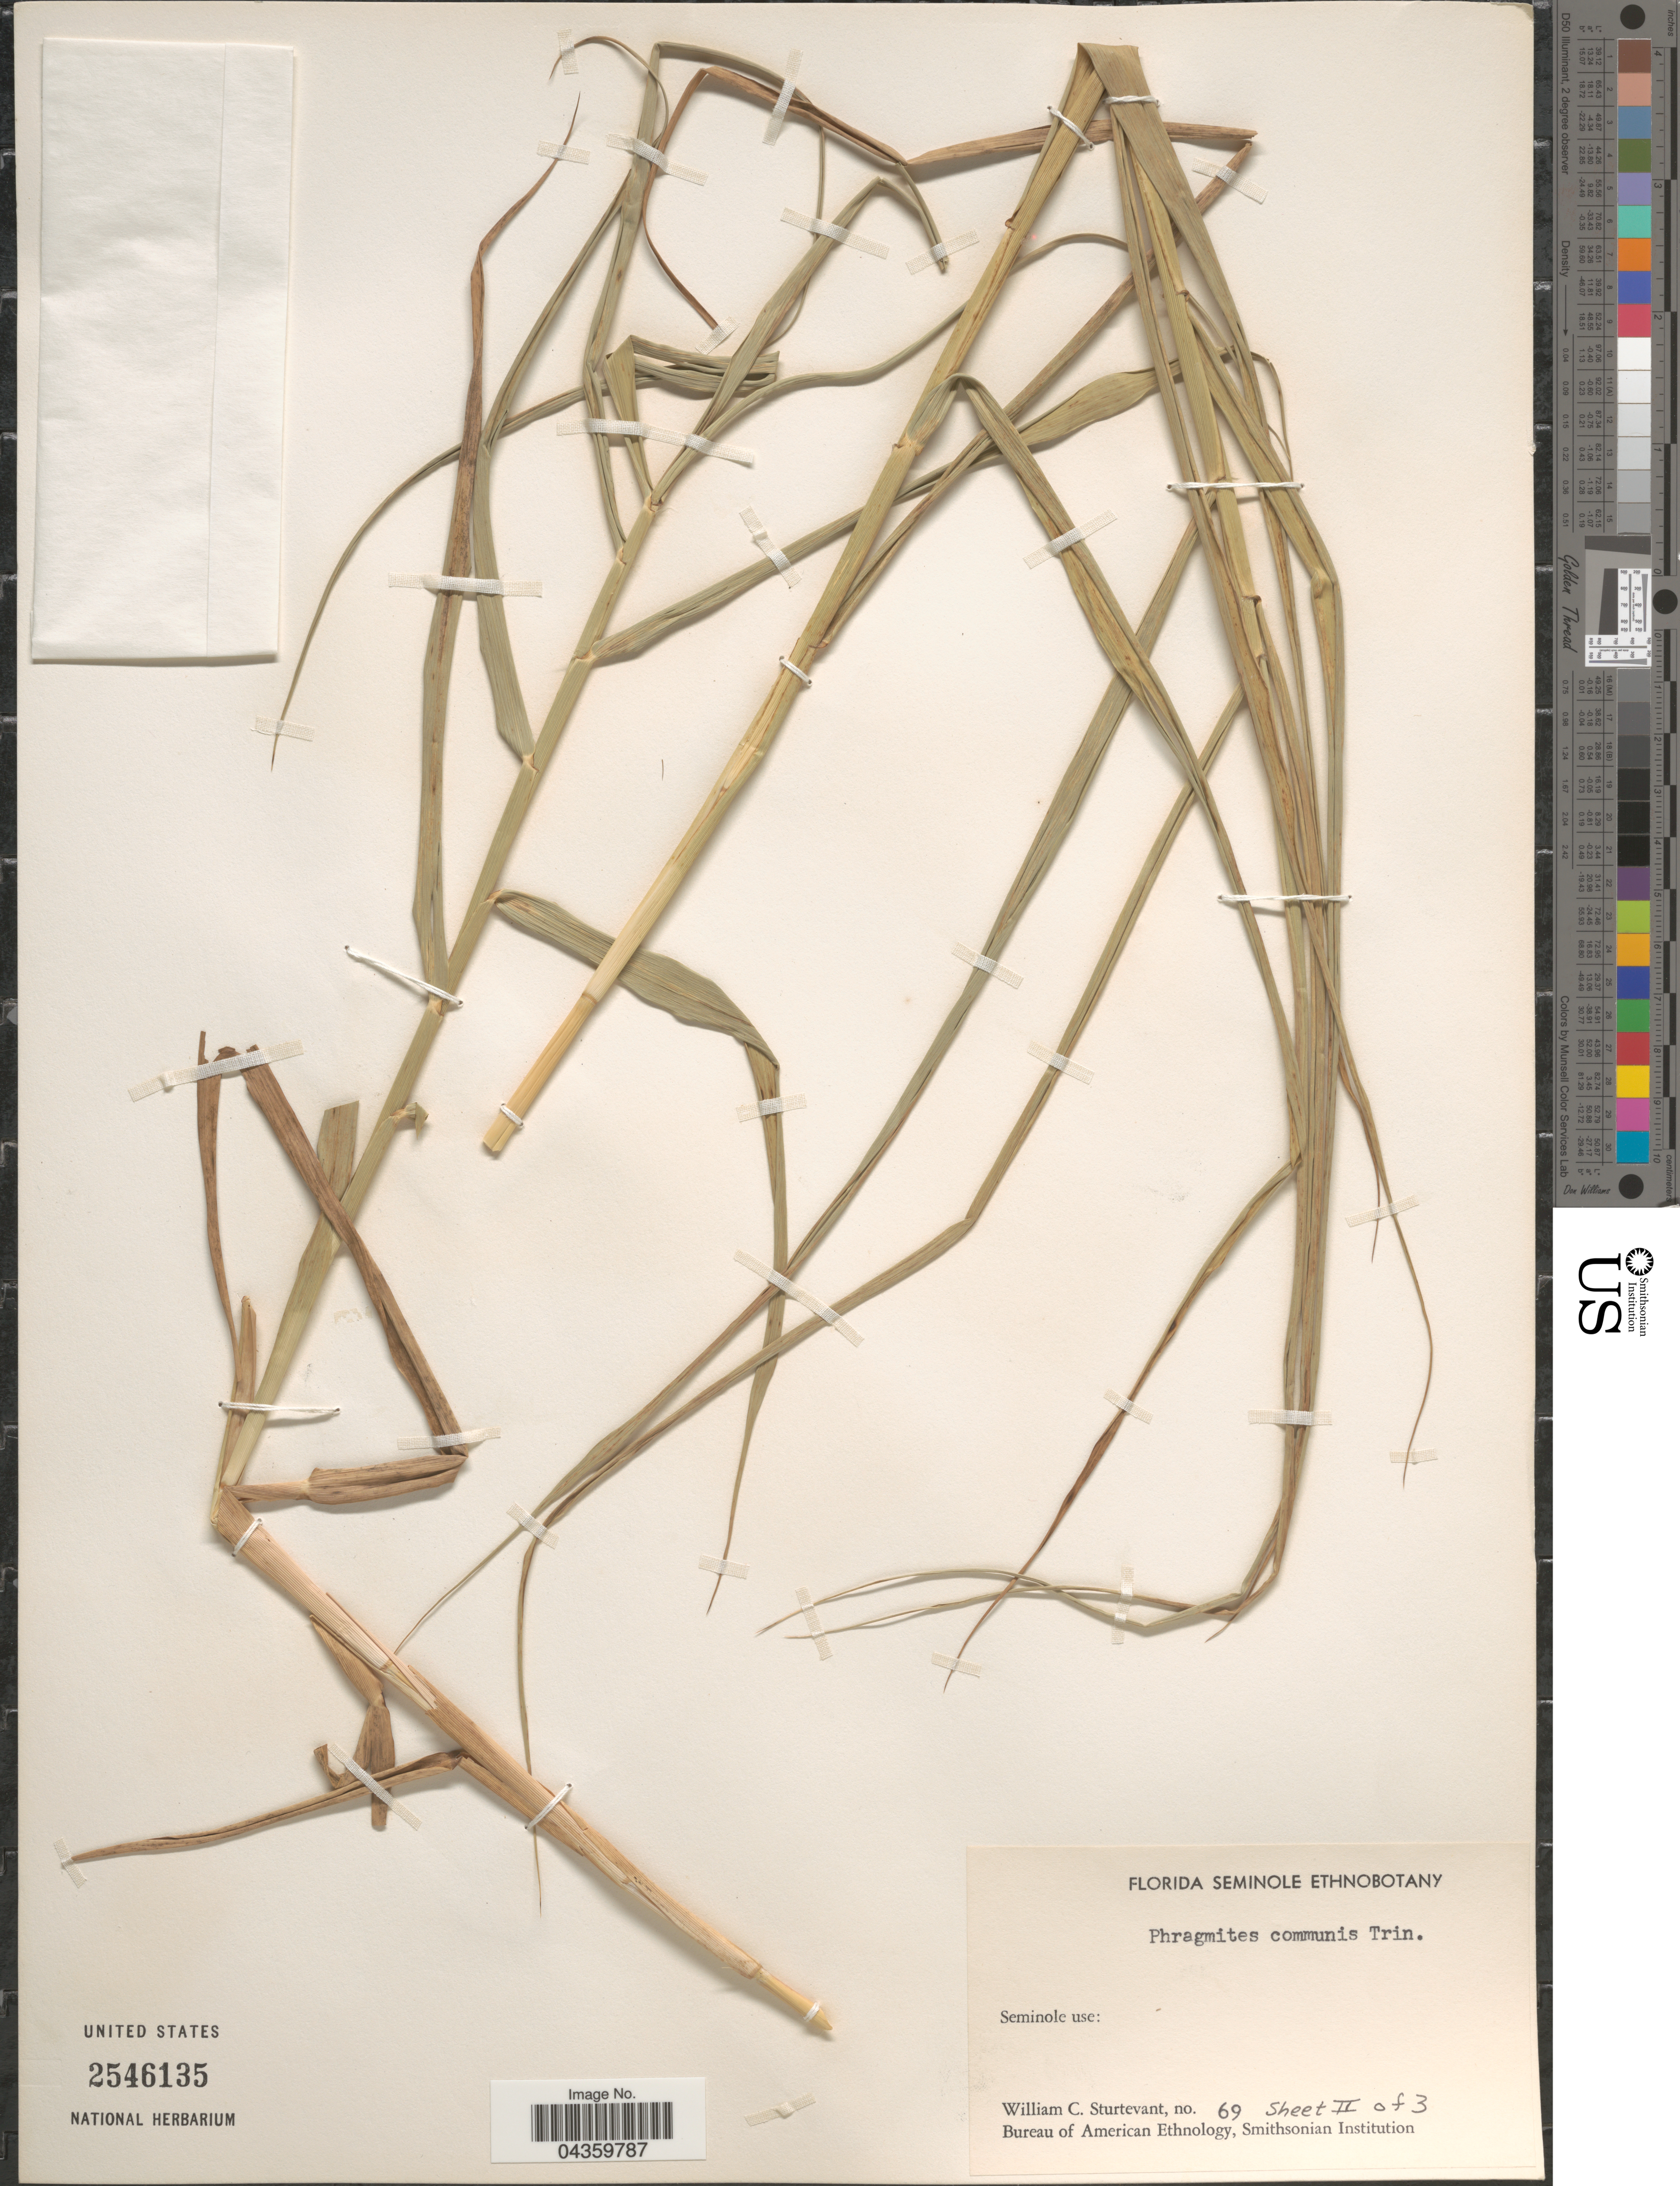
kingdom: Plantae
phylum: Tracheophyta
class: Liliopsida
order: Poales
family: Poaceae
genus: Phragmites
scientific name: Phragmites australis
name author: (Cav.) Trin. ex Steud.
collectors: W. Sturtevant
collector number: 69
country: United States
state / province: Florida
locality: Florida Seminole Ethnobotany.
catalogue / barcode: US 2546135